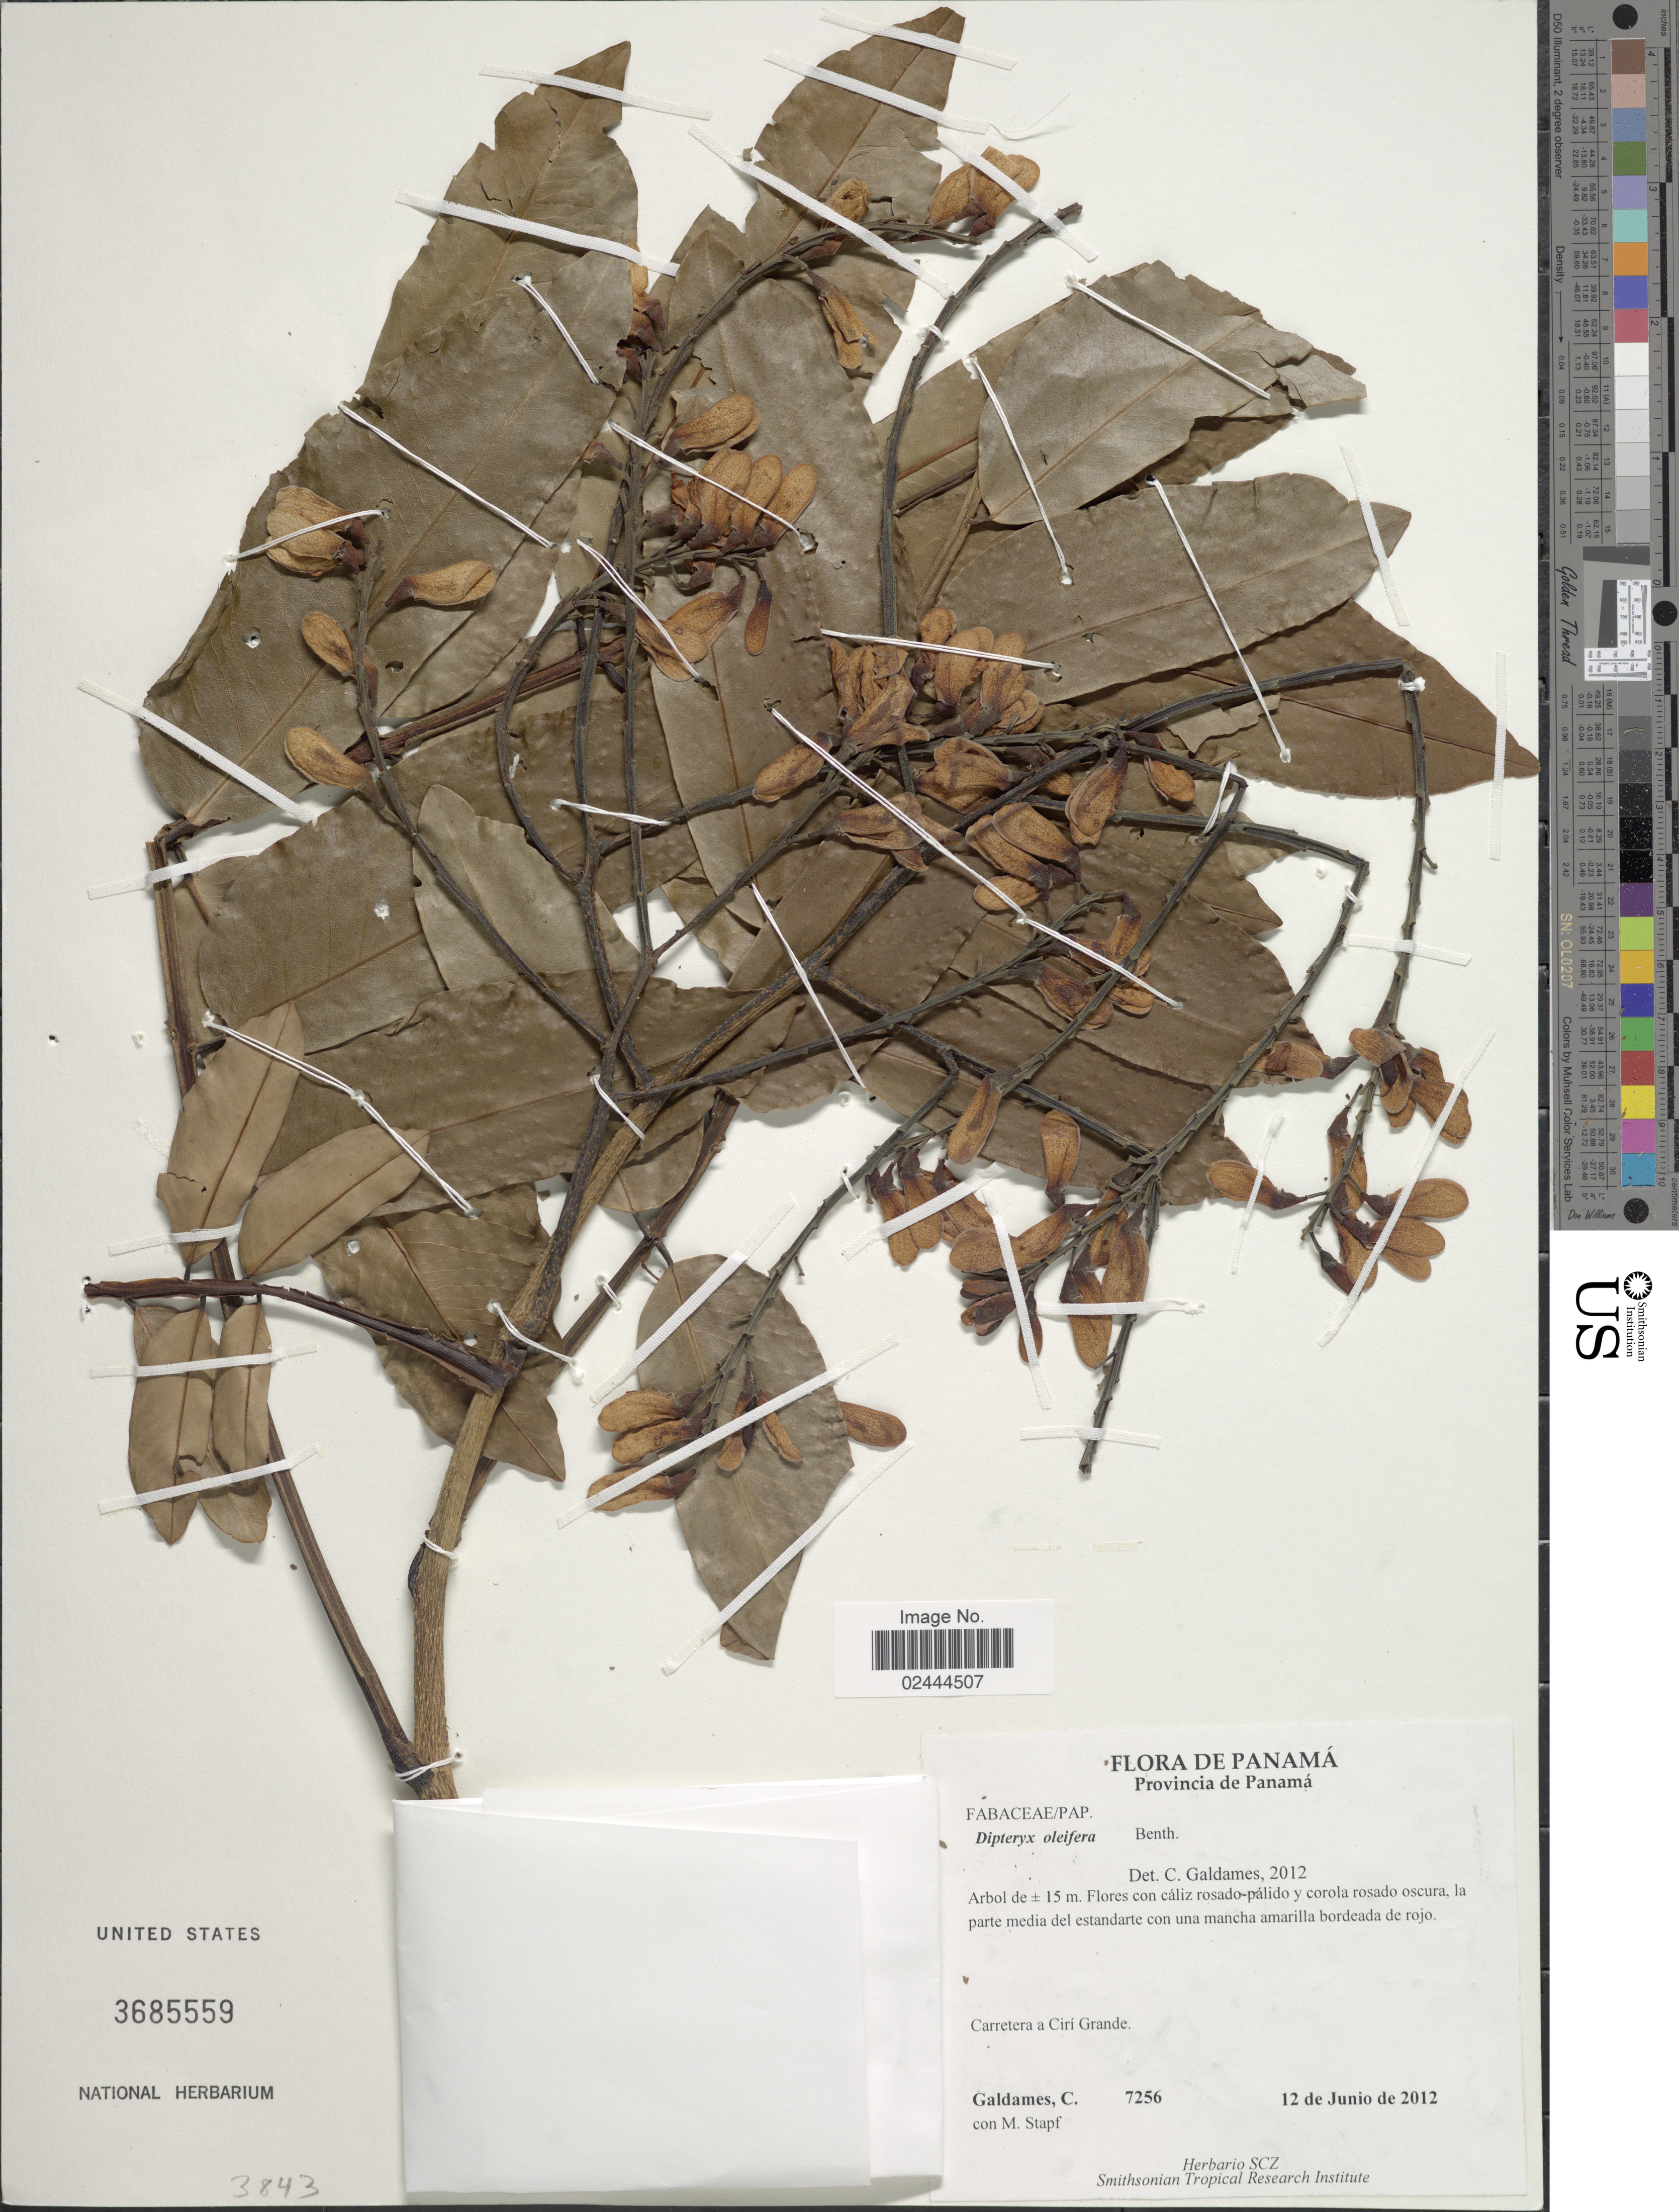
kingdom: Plantae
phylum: Tracheophyta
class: Magnoliopsida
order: Fabales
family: Fabaceae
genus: Dipteryx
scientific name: Dipteryx oleifera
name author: Benth.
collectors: C. Galdames & M. Stapf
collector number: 7256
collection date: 2012-06-12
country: Panama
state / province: Panamá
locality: Carretera a Cirí Grande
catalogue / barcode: US 3685559